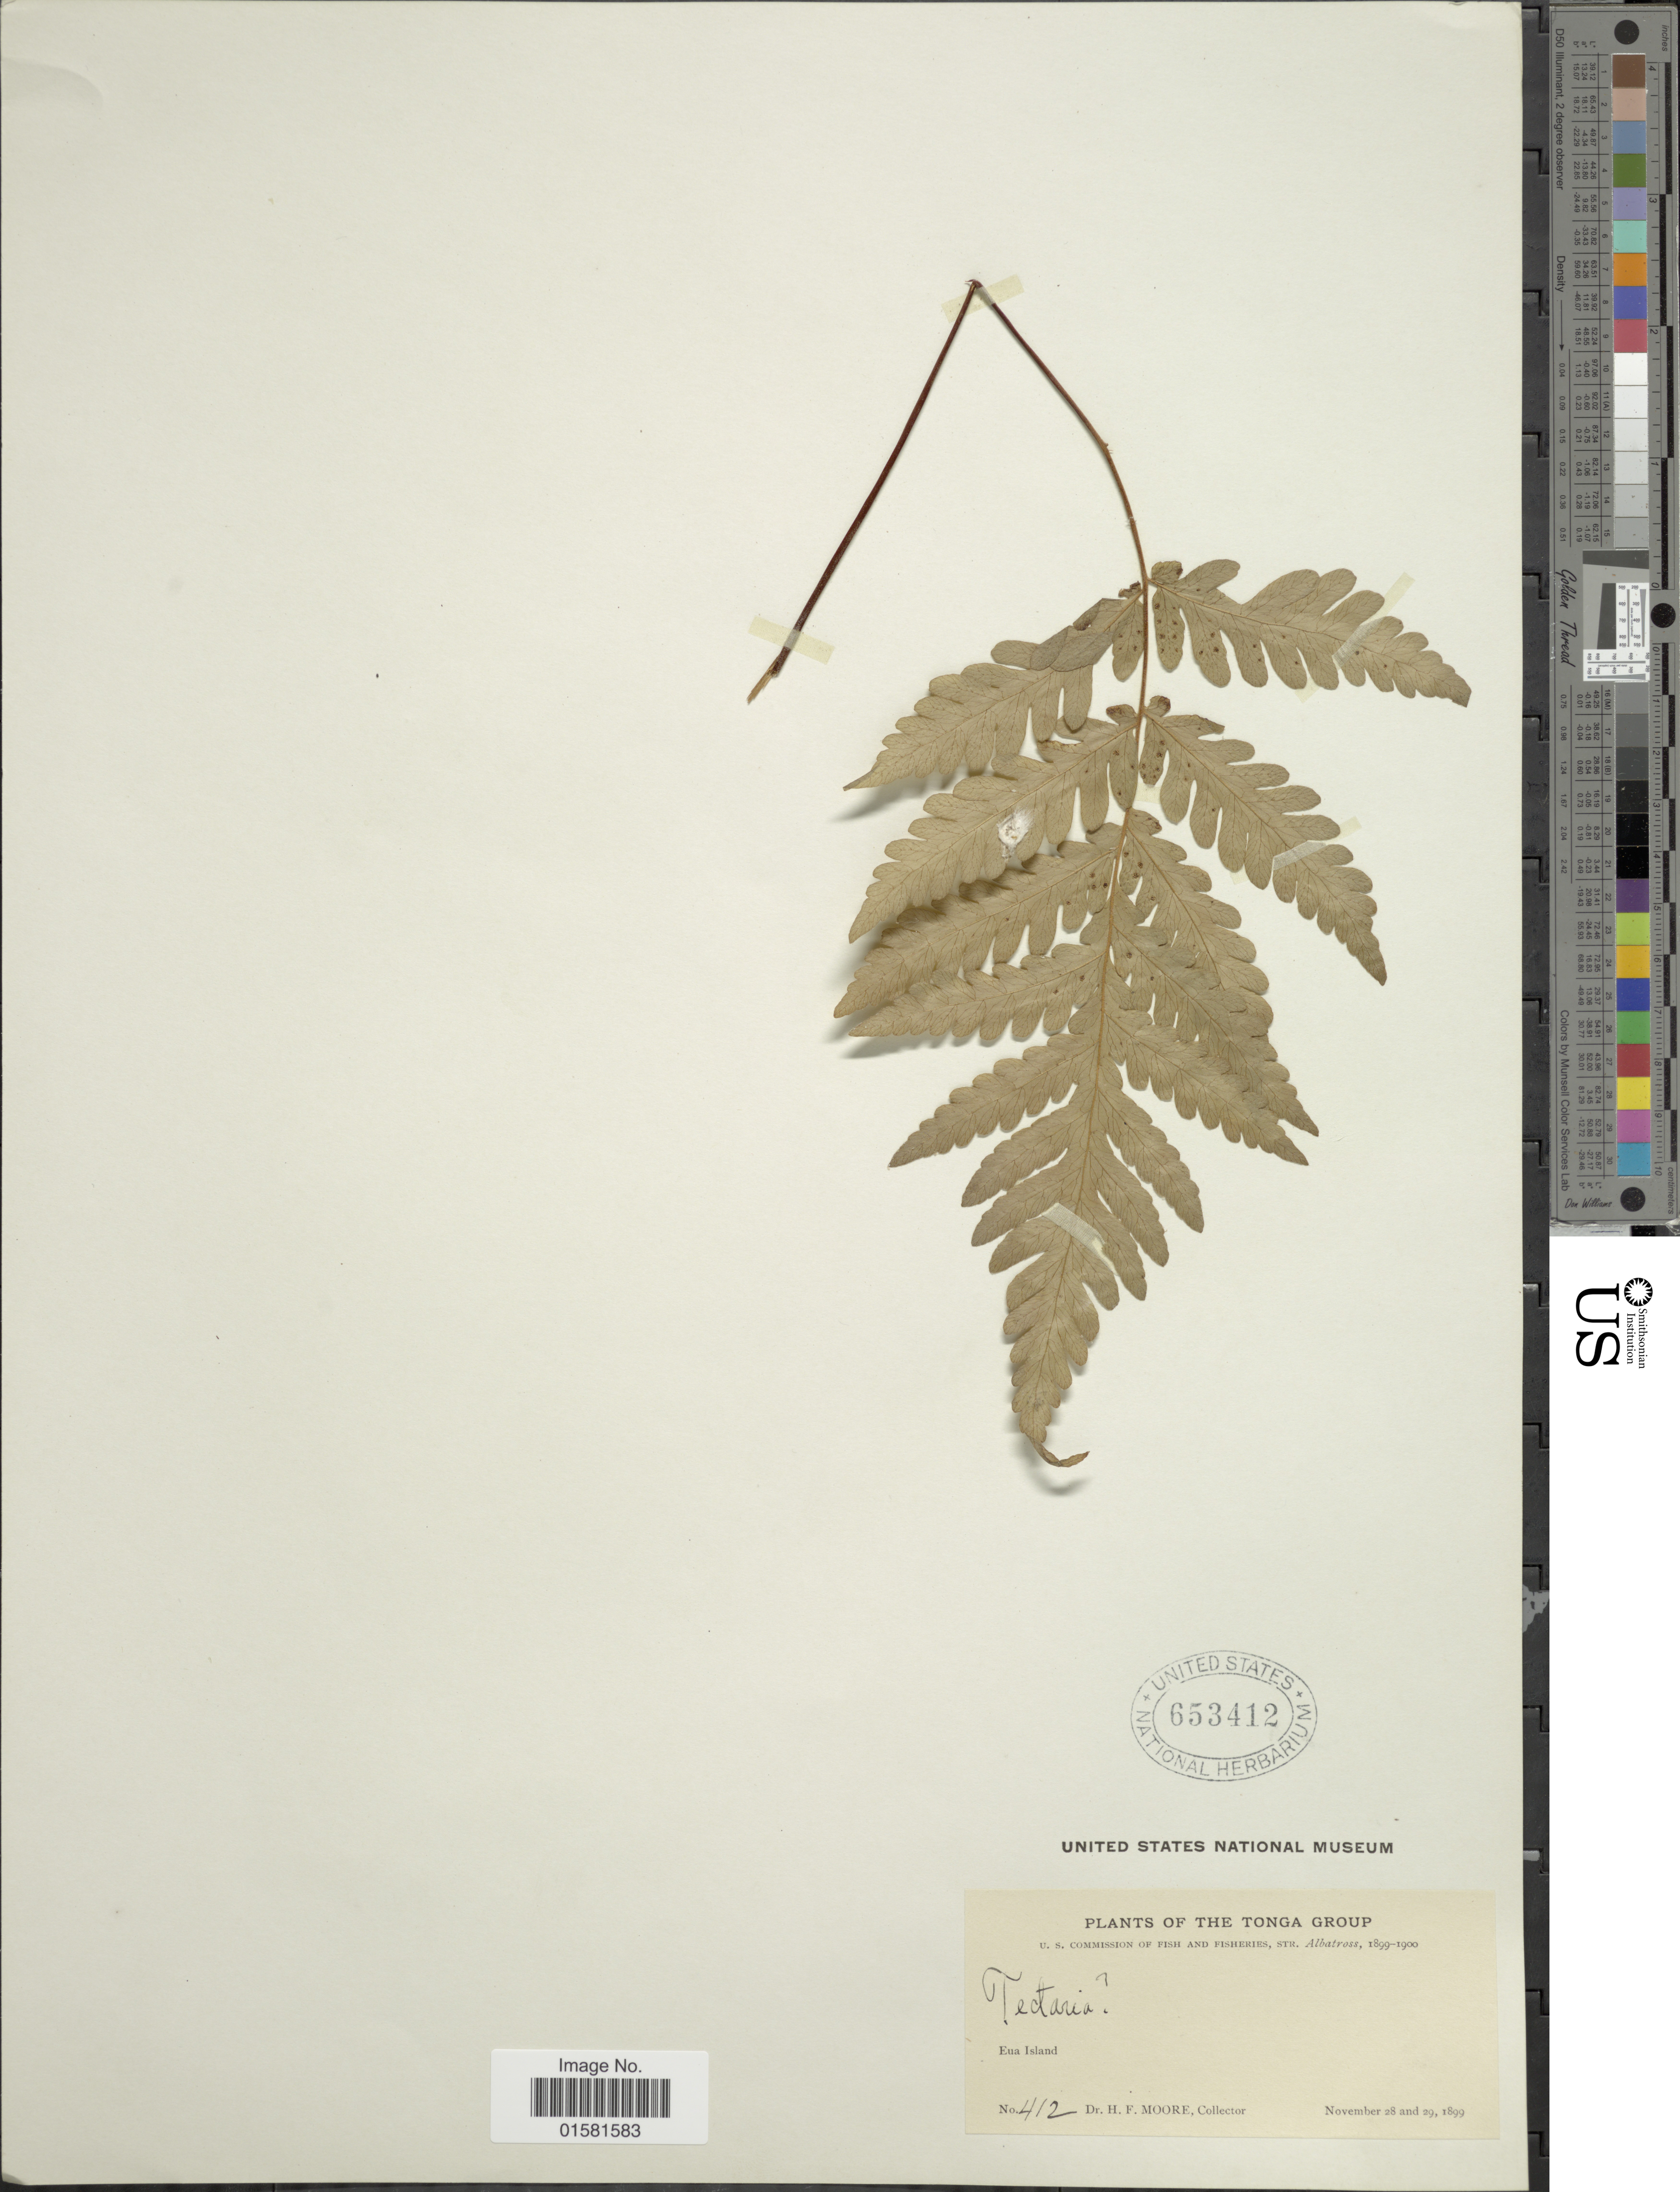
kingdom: Plantae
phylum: Tracheophyta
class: Polypodiopsida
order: Polypodiales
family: Tectariaceae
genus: Tectaria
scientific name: Tectaria sp.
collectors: H. F. Moore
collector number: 412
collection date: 1899-11-28/1899-11-29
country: Tonga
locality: Tonga Group. Eua Island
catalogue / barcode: US 653412